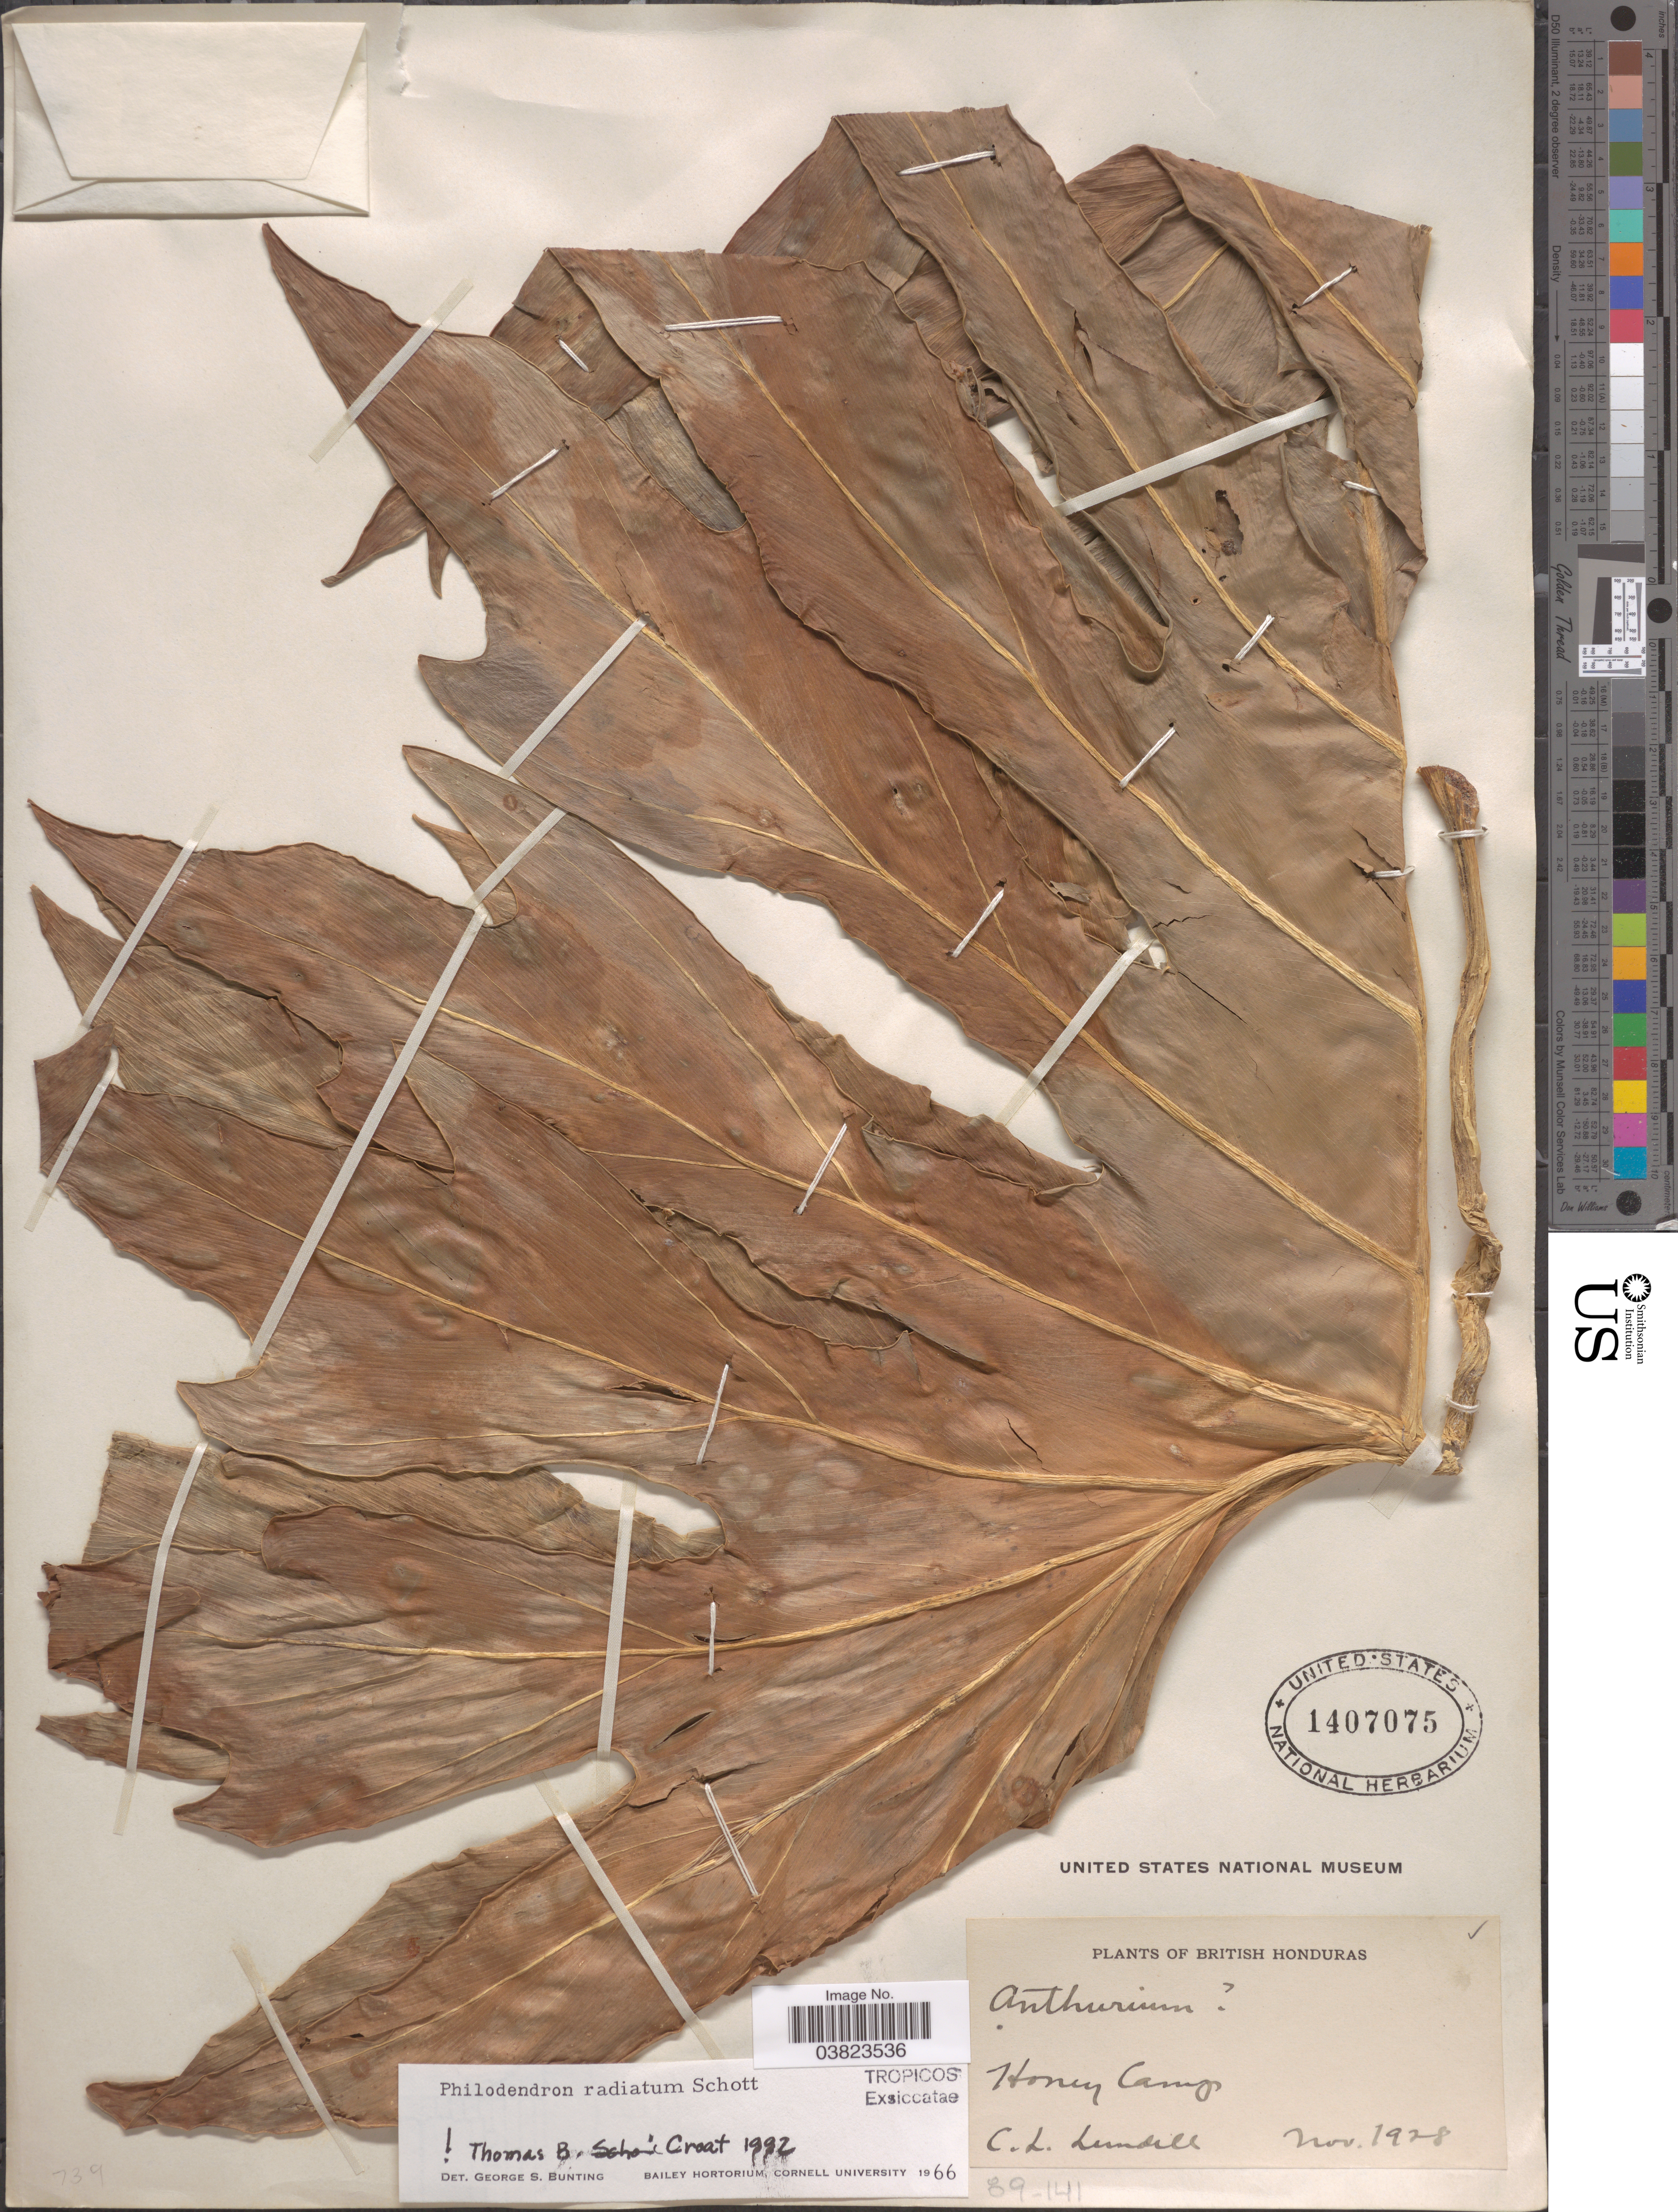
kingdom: Plantae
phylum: Tracheophyta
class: Liliopsida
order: Alismatales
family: Araceae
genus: Philodendron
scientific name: Philodendron radiatum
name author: Schott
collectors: C. L. Lundell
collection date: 1928-11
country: Belize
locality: British Honduras. Honey Camp.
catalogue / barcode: US 1407075